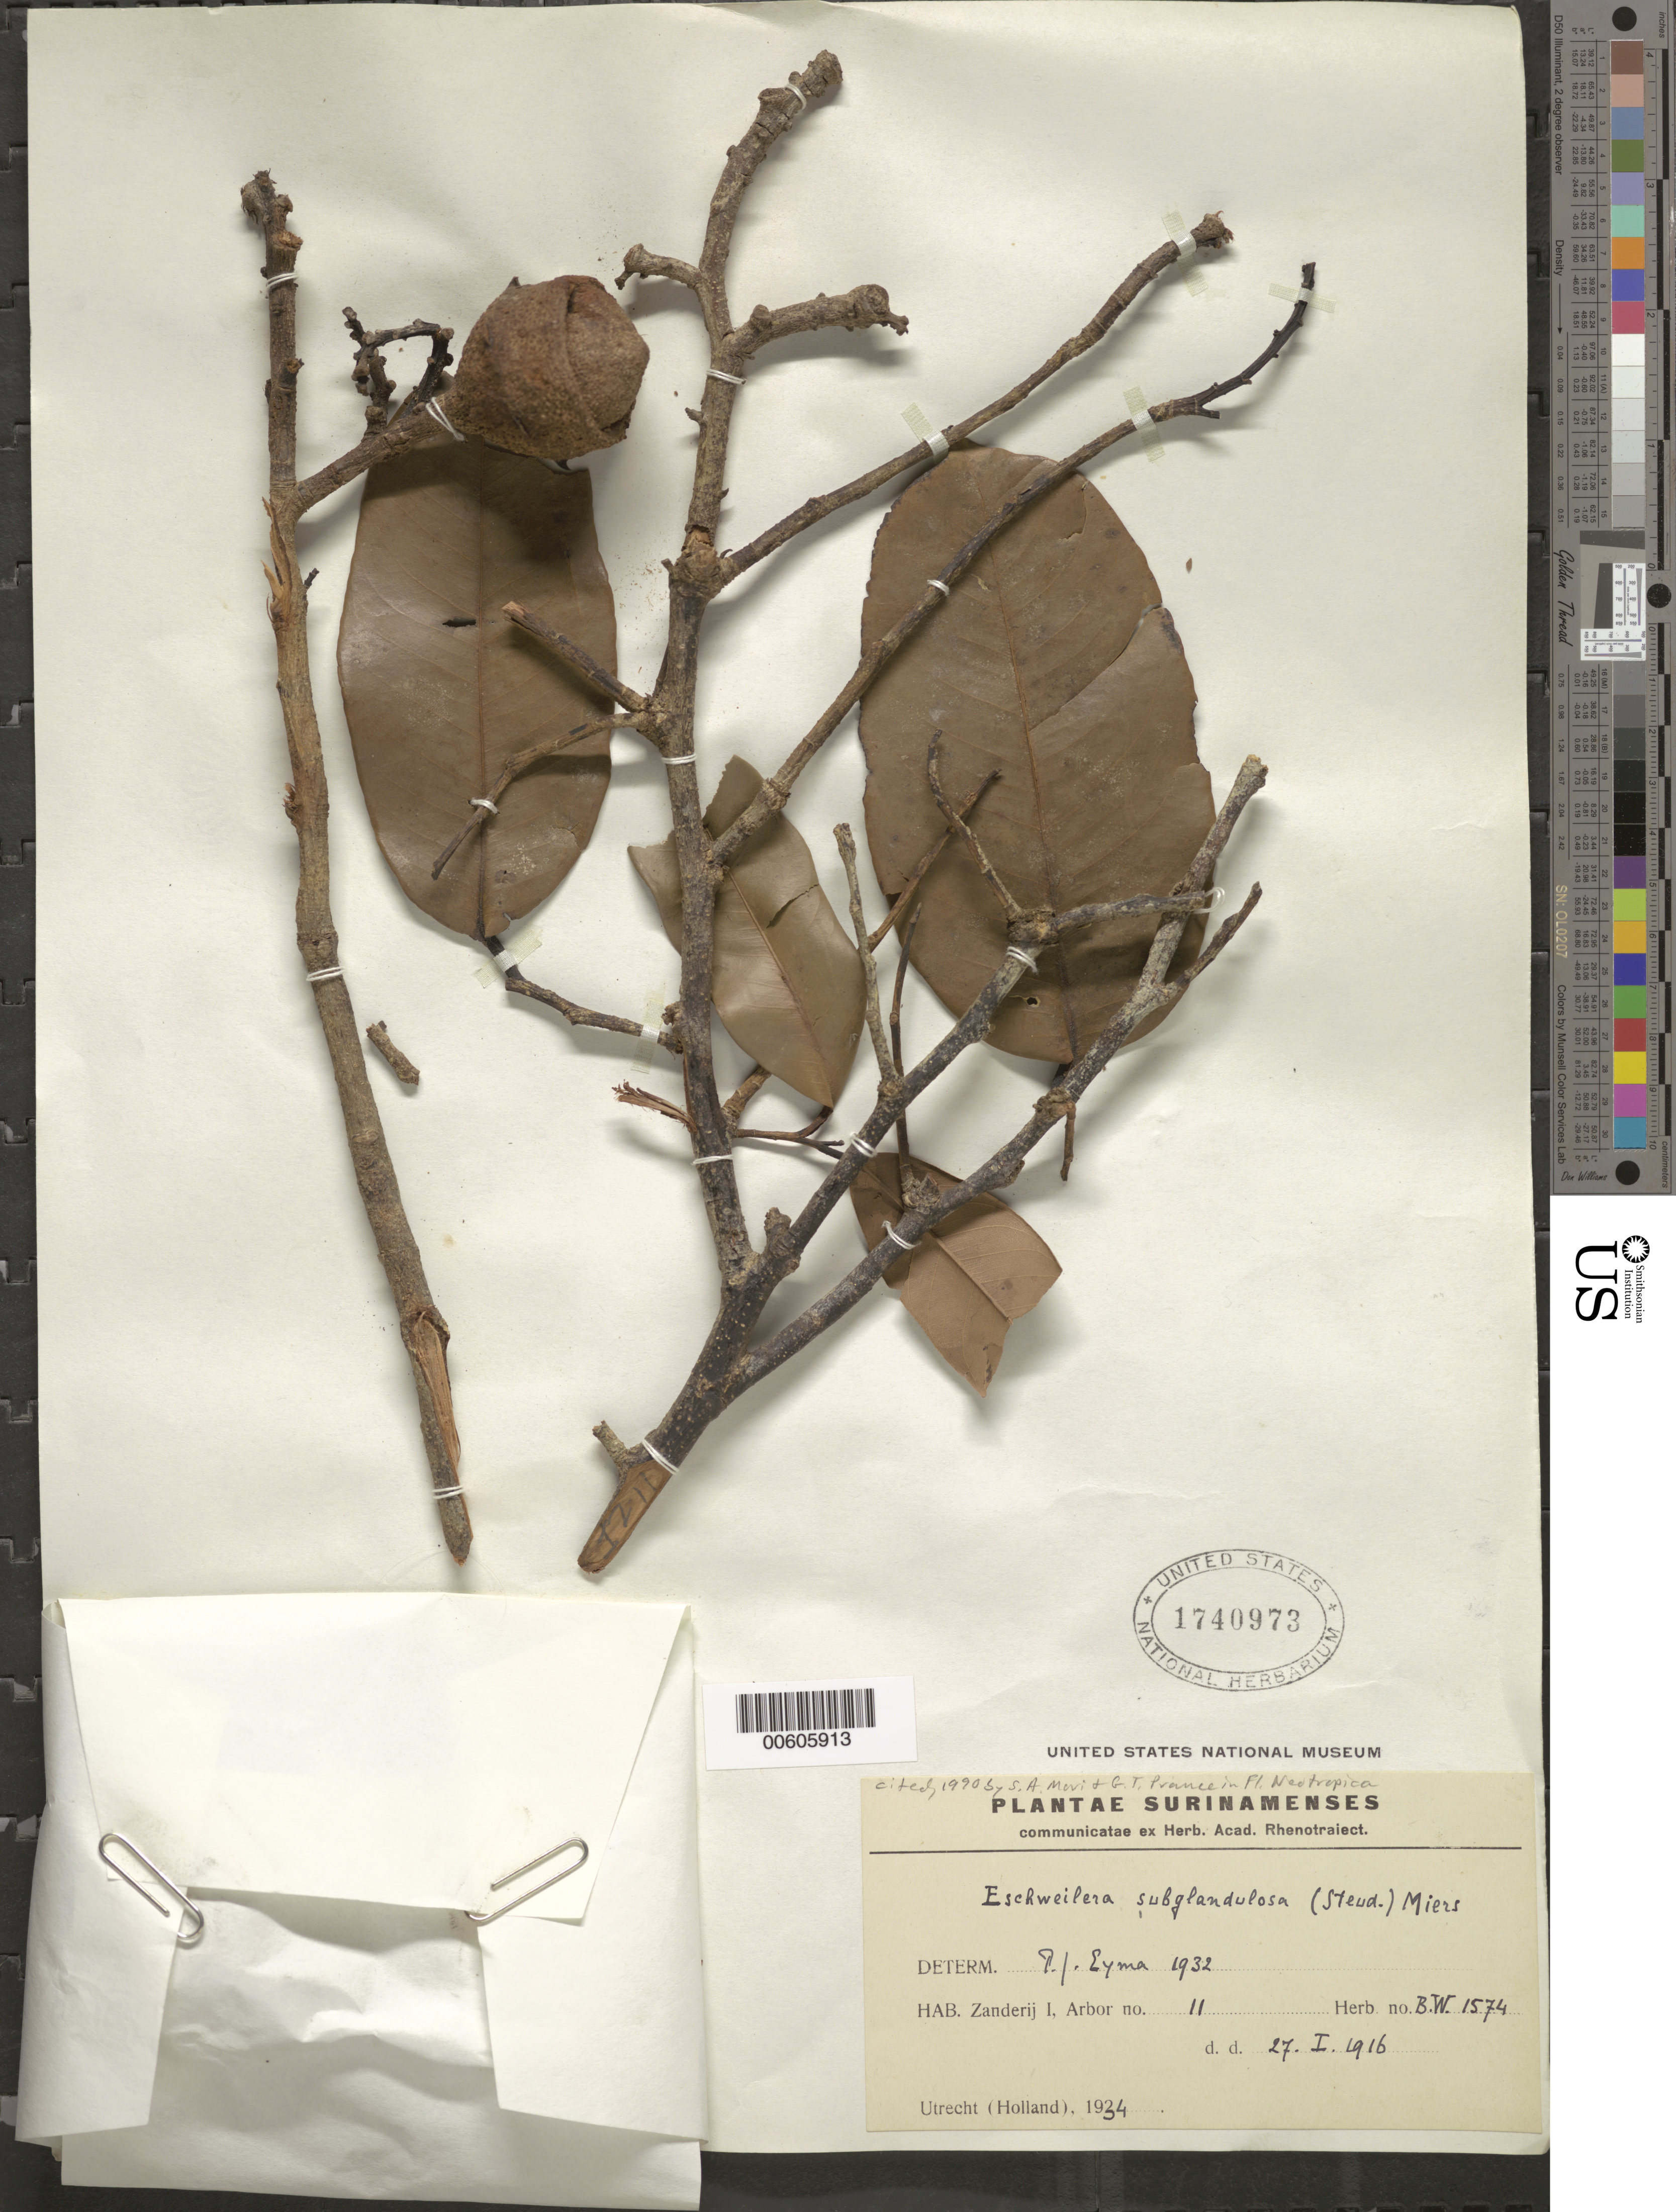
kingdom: Plantae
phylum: Tracheophyta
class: Magnoliopsida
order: Ericales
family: Lecythidaceae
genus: Eschweilera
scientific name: Eschweilera subglandulosa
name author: (Steud. ex Berg) Miers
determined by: Mori, Scott A.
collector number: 1574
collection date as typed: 27-Jan-16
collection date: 1916-01-27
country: Suriname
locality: Zanderij I., Forest Reserve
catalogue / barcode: US 1740973